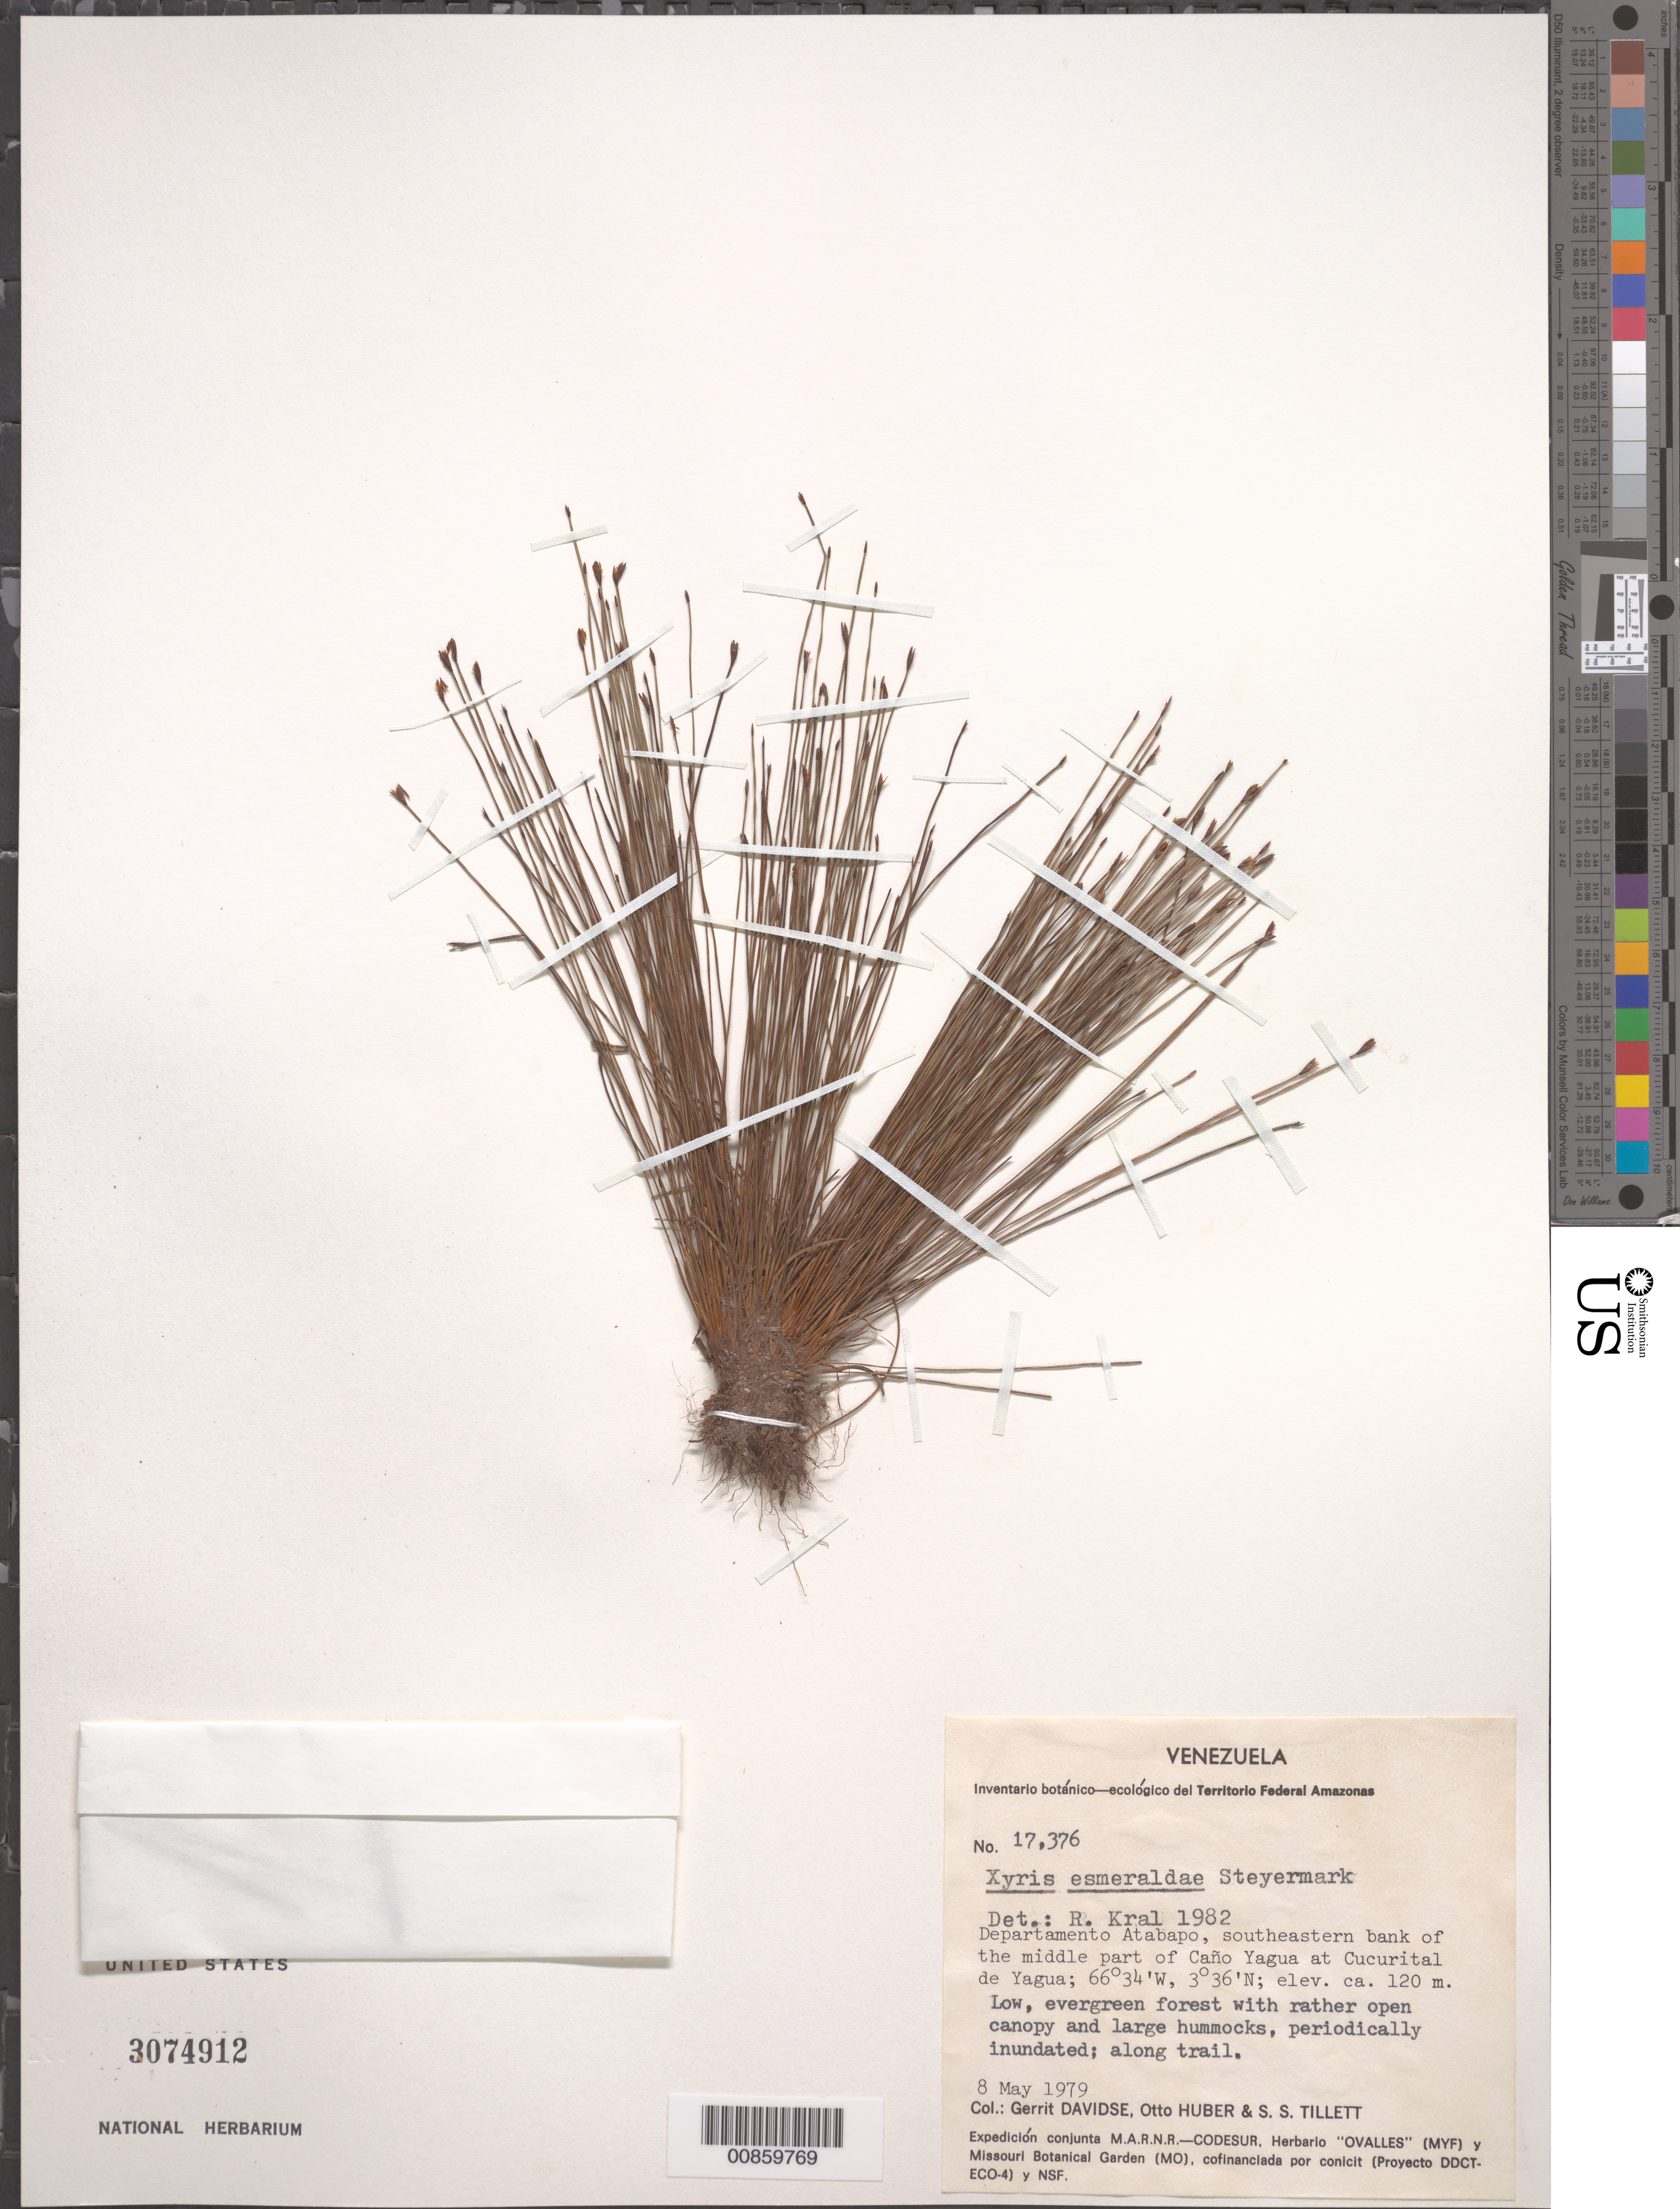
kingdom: Plantae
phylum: Tracheophyta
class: Liliopsida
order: Poales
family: Xyridaceae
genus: Xyris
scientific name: Xyris esmeraldae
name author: Steyerm.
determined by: Kral, Robert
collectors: G. Davidse, O. Huber & S. S. Tillett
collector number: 17376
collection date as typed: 8-May-79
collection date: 1979-05-08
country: Venezuela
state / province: Amazonas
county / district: Atabapo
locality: Cucurital de Yagua, SE bank of the middle part of Caño Yagua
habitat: Low, evergreen forest with rather open canopy and large hummocks, periodically inundated; along trail.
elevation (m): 120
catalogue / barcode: US 3074912